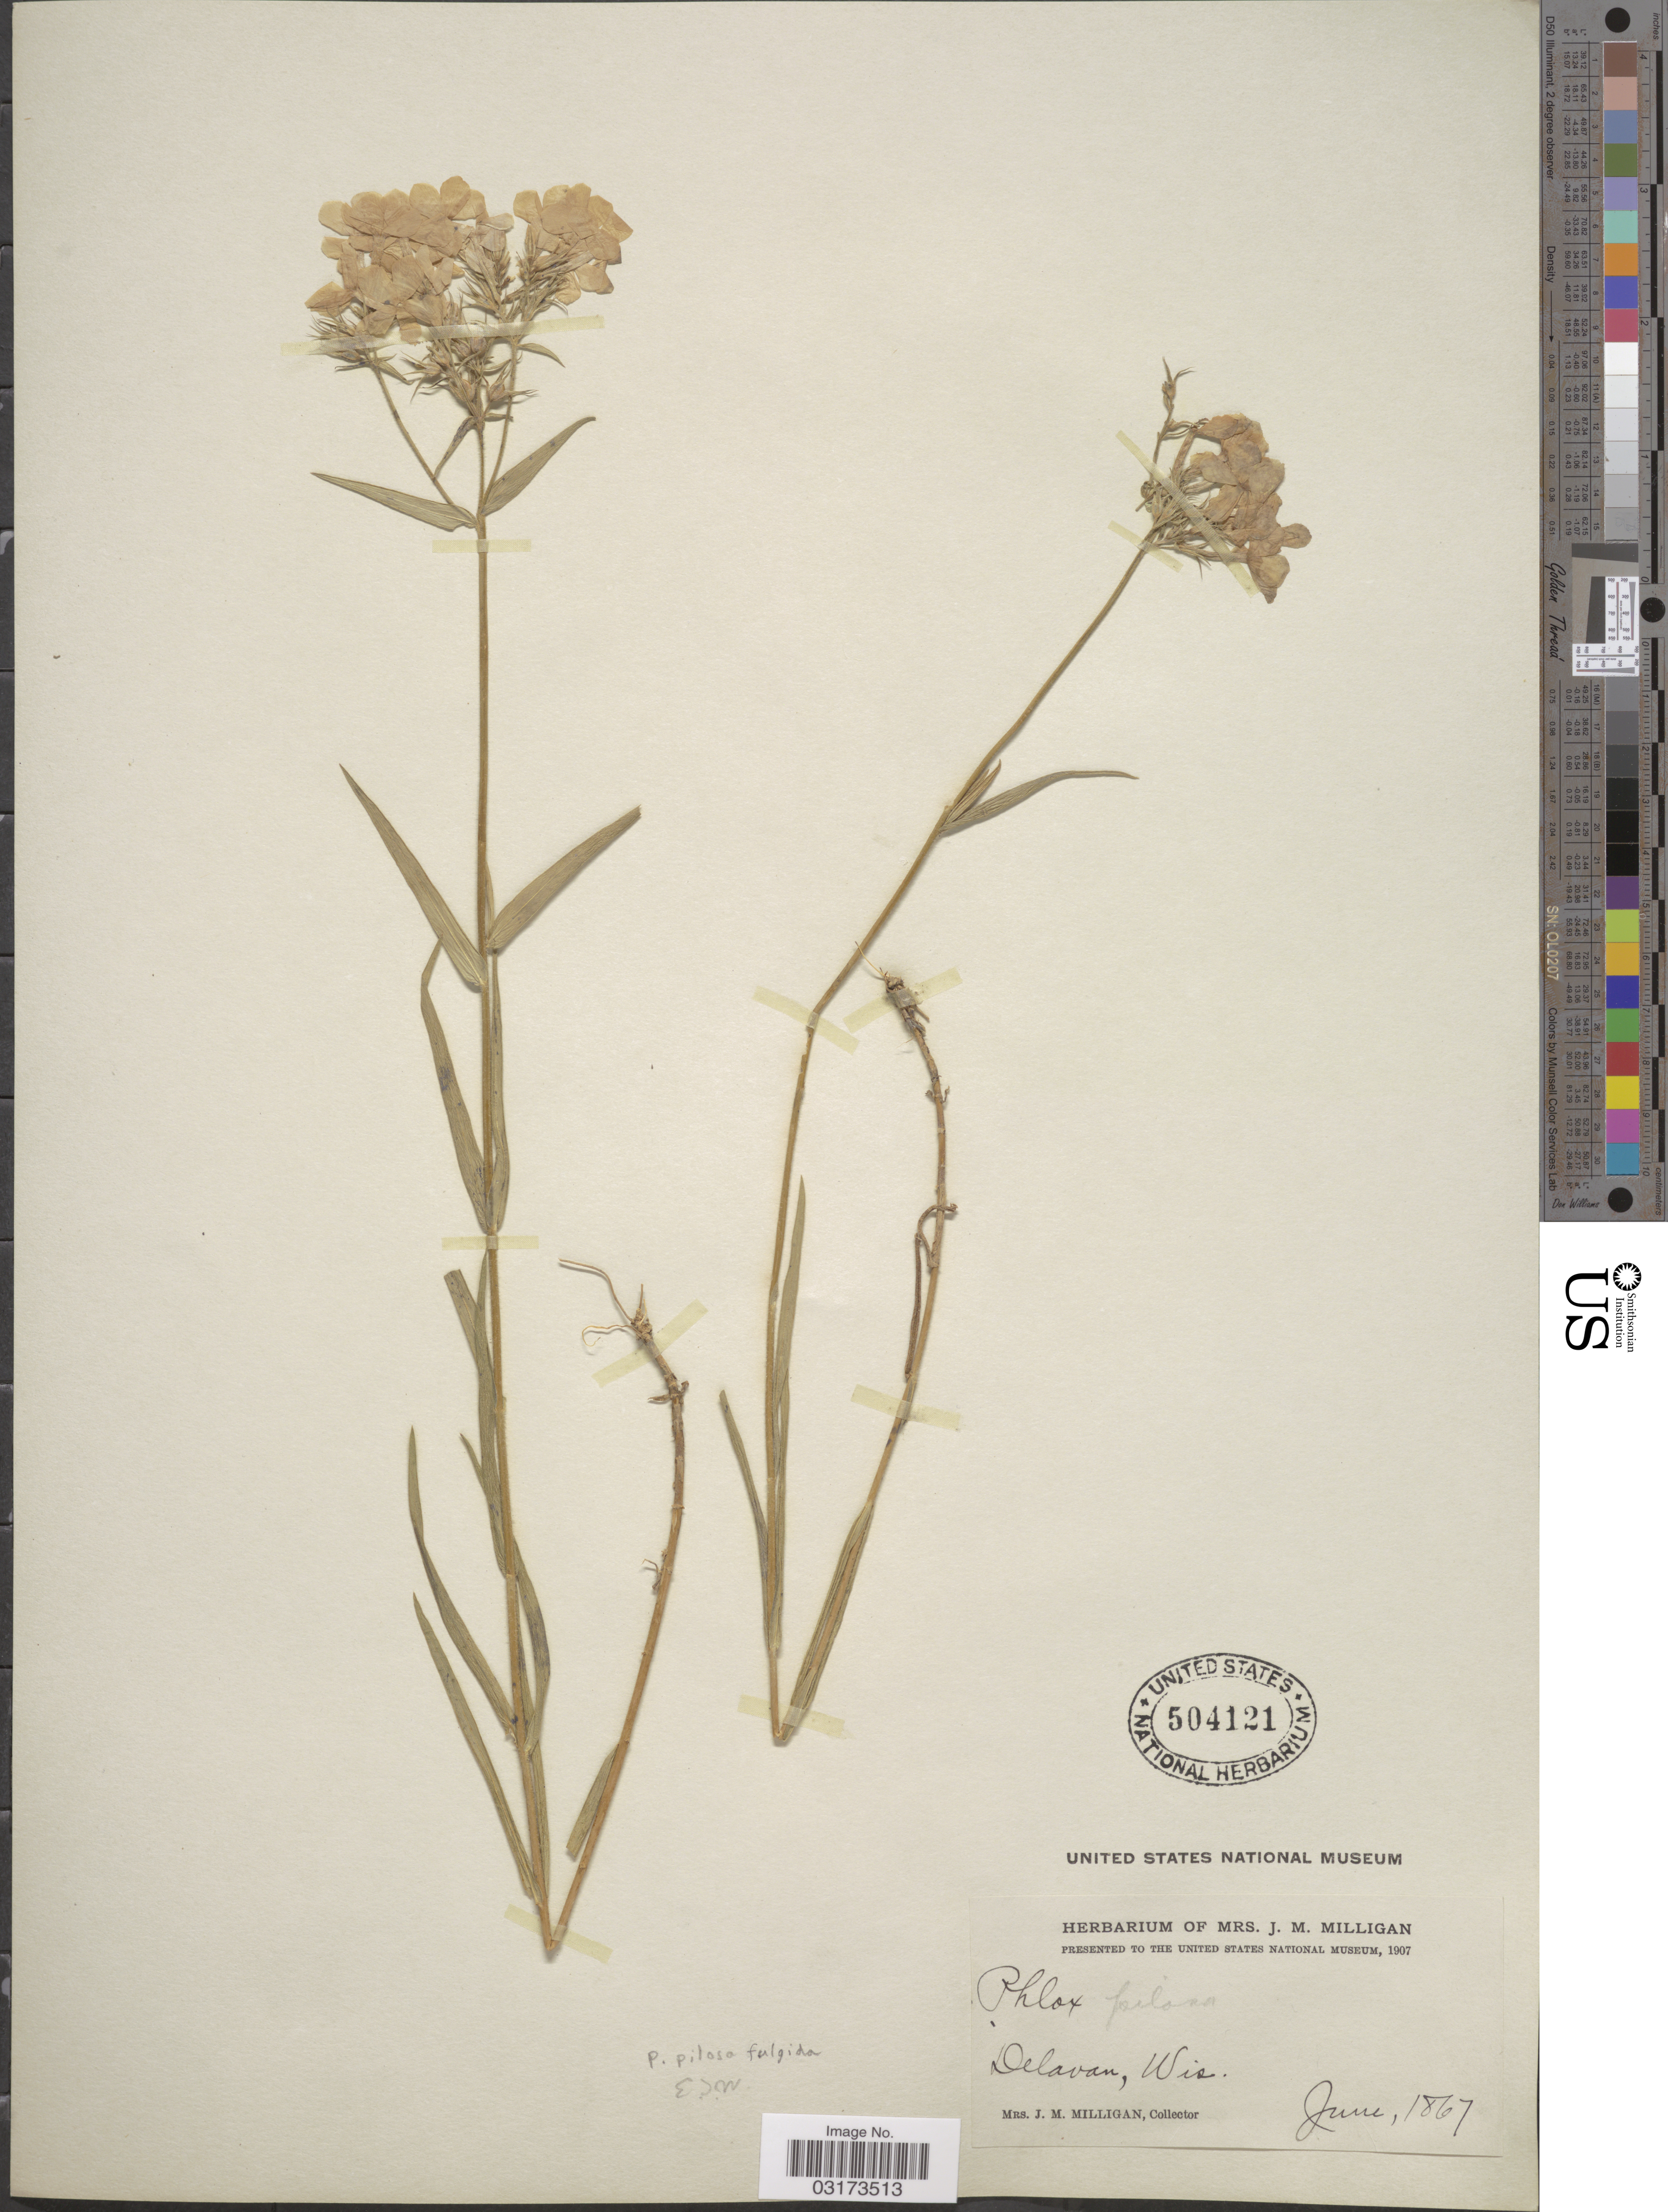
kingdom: Plantae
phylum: Tracheophyta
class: Magnoliopsida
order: Ericales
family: Polemoniaceae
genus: Phlox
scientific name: Phlox pilosa subsp. fulgida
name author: (Wherry) Wherry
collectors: J. Milligan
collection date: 1867-06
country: United States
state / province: Wisconsin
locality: Delavan.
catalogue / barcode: US 504121